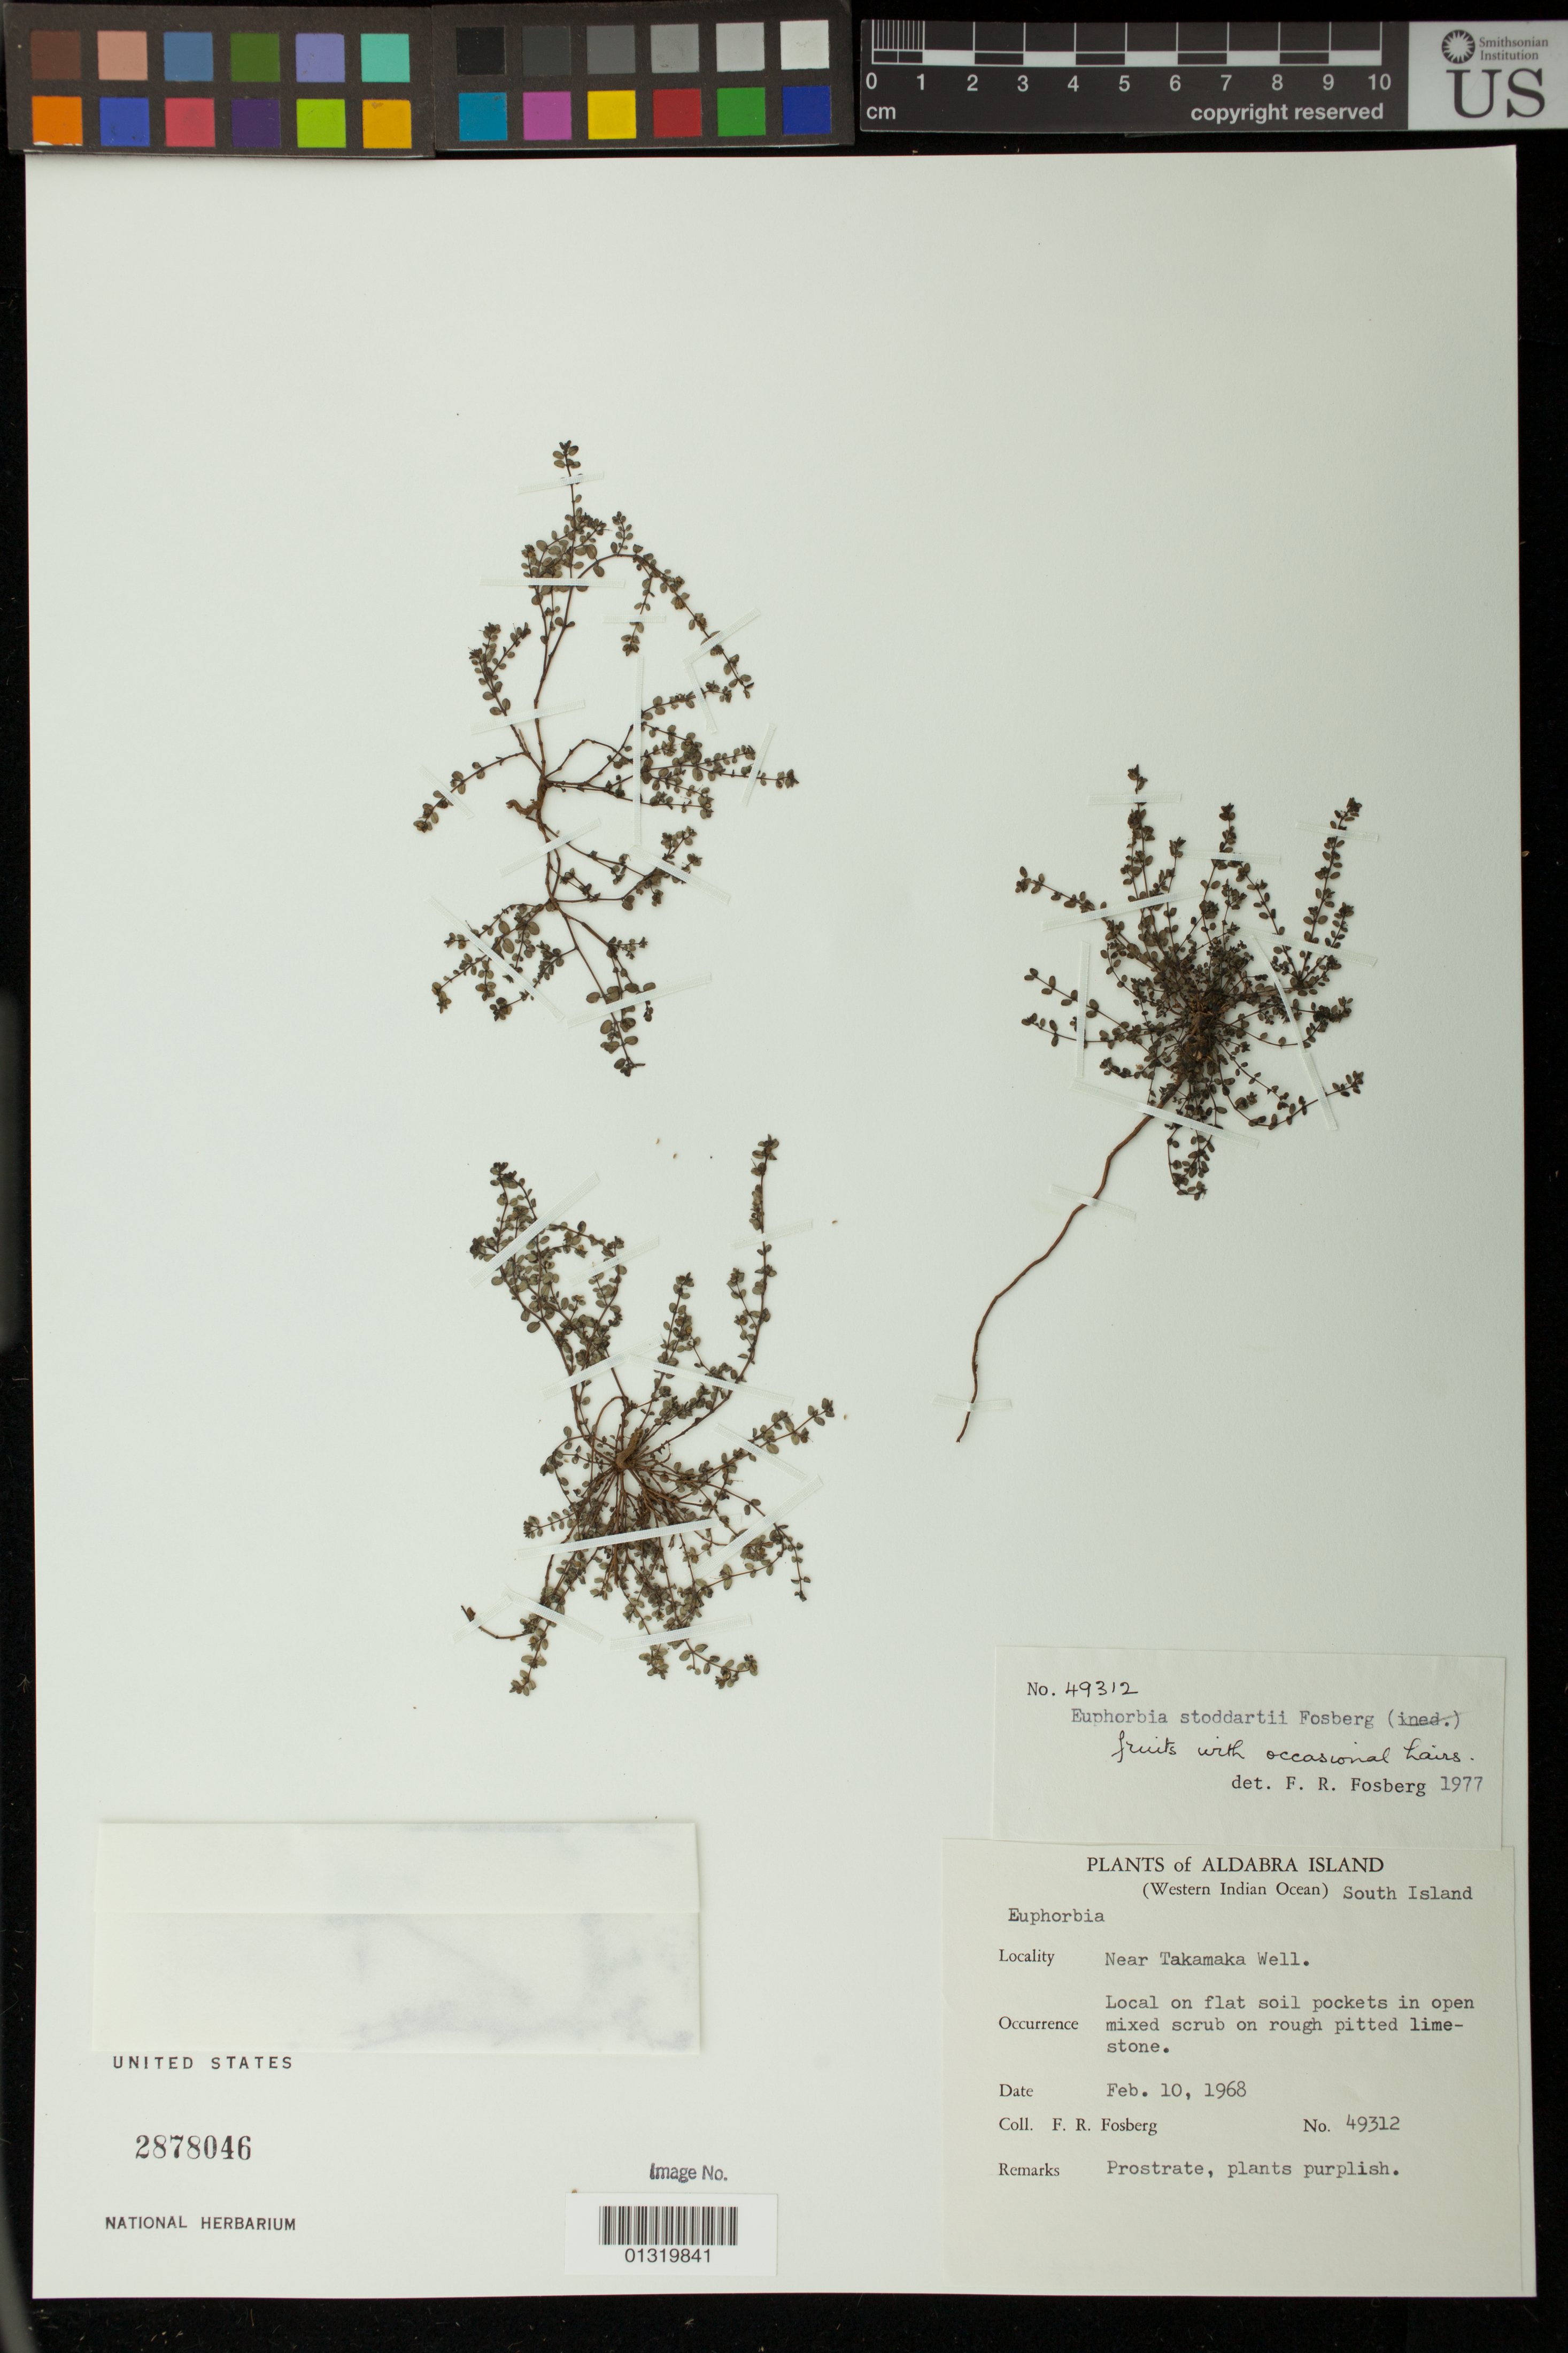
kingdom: Plantae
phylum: Tracheophyta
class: Magnoliopsida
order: Malpighiales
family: Euphorbiaceae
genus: Euphorbia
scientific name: Euphorbia stoddartii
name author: Fosberg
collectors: F. R. Fosberg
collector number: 49312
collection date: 1968-02-10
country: Seychelles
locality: Aldabra Island; South Island; Near Takamaka Well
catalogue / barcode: US 2878046